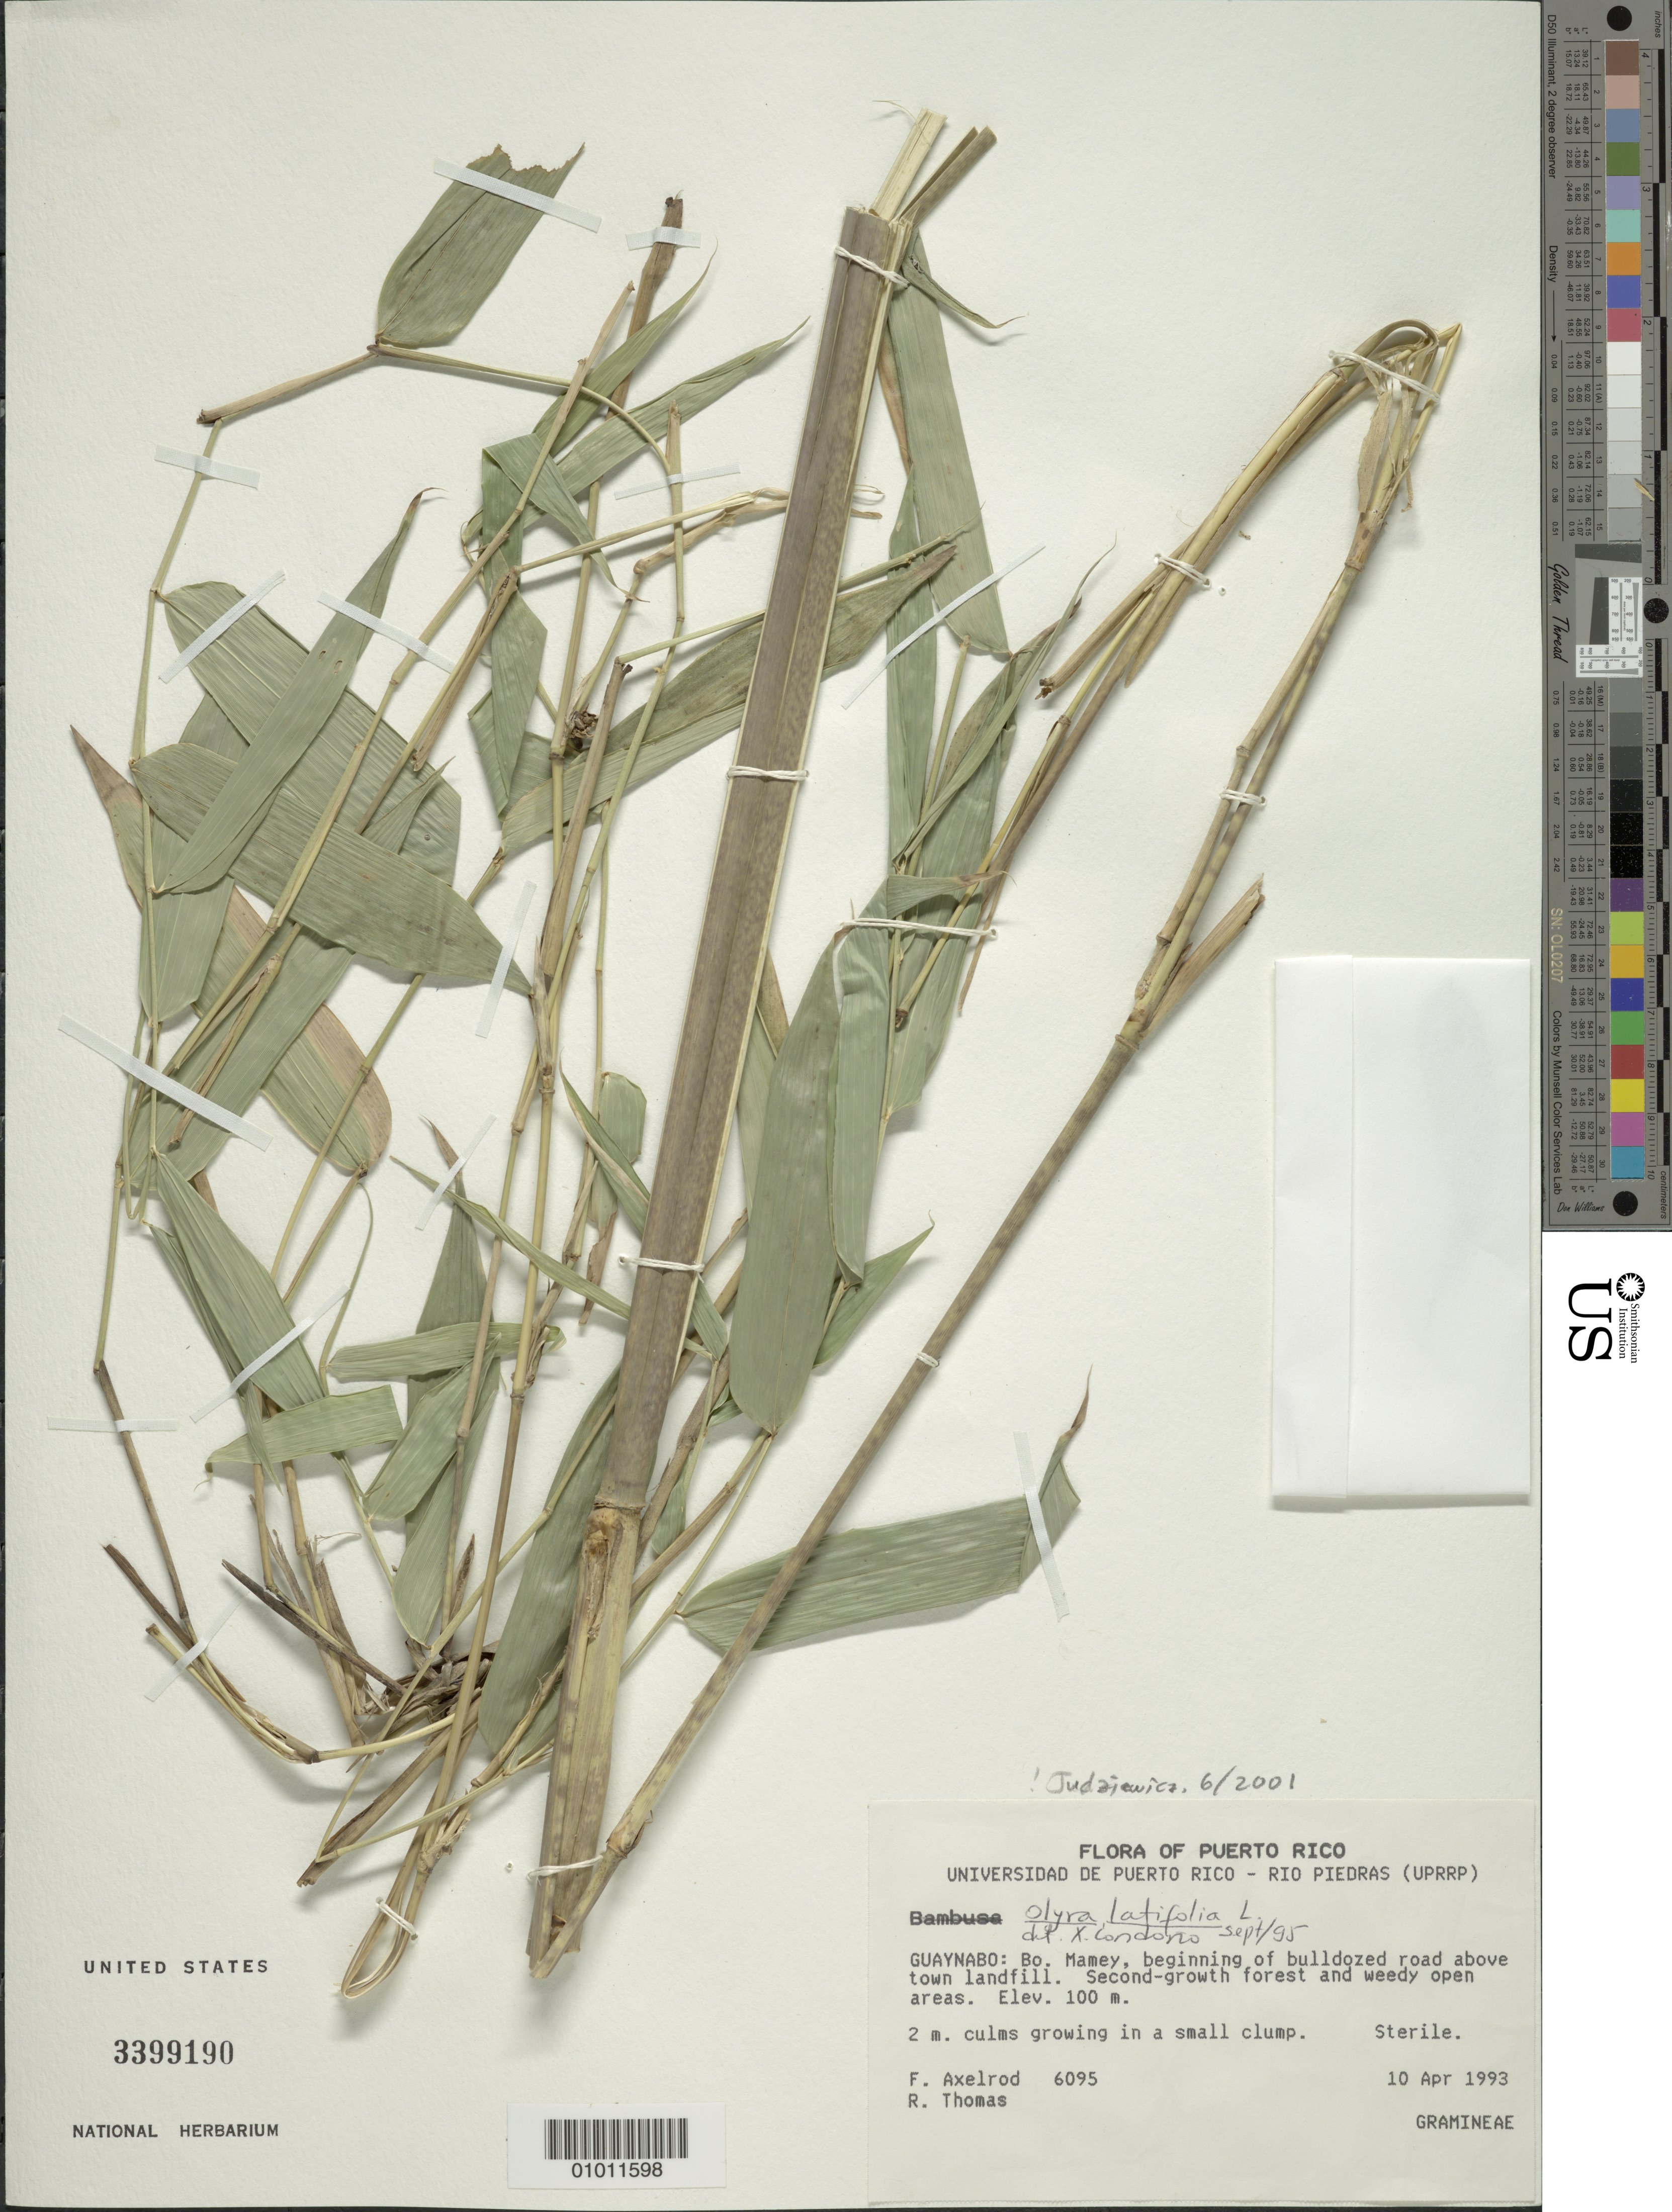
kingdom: Plantae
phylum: Tracheophyta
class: Liliopsida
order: Poales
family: Poaceae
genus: Olyra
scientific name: Olyra latifolia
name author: L.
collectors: F. S. Axelrod & R. Thomas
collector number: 6095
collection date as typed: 10 Apr 1993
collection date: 1993-04-10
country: Puerto Rico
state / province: Guaynabo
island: Puerto Rico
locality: Bo. Mamey, beginning of bulldozed road above town landfill.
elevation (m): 100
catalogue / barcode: US 3399190